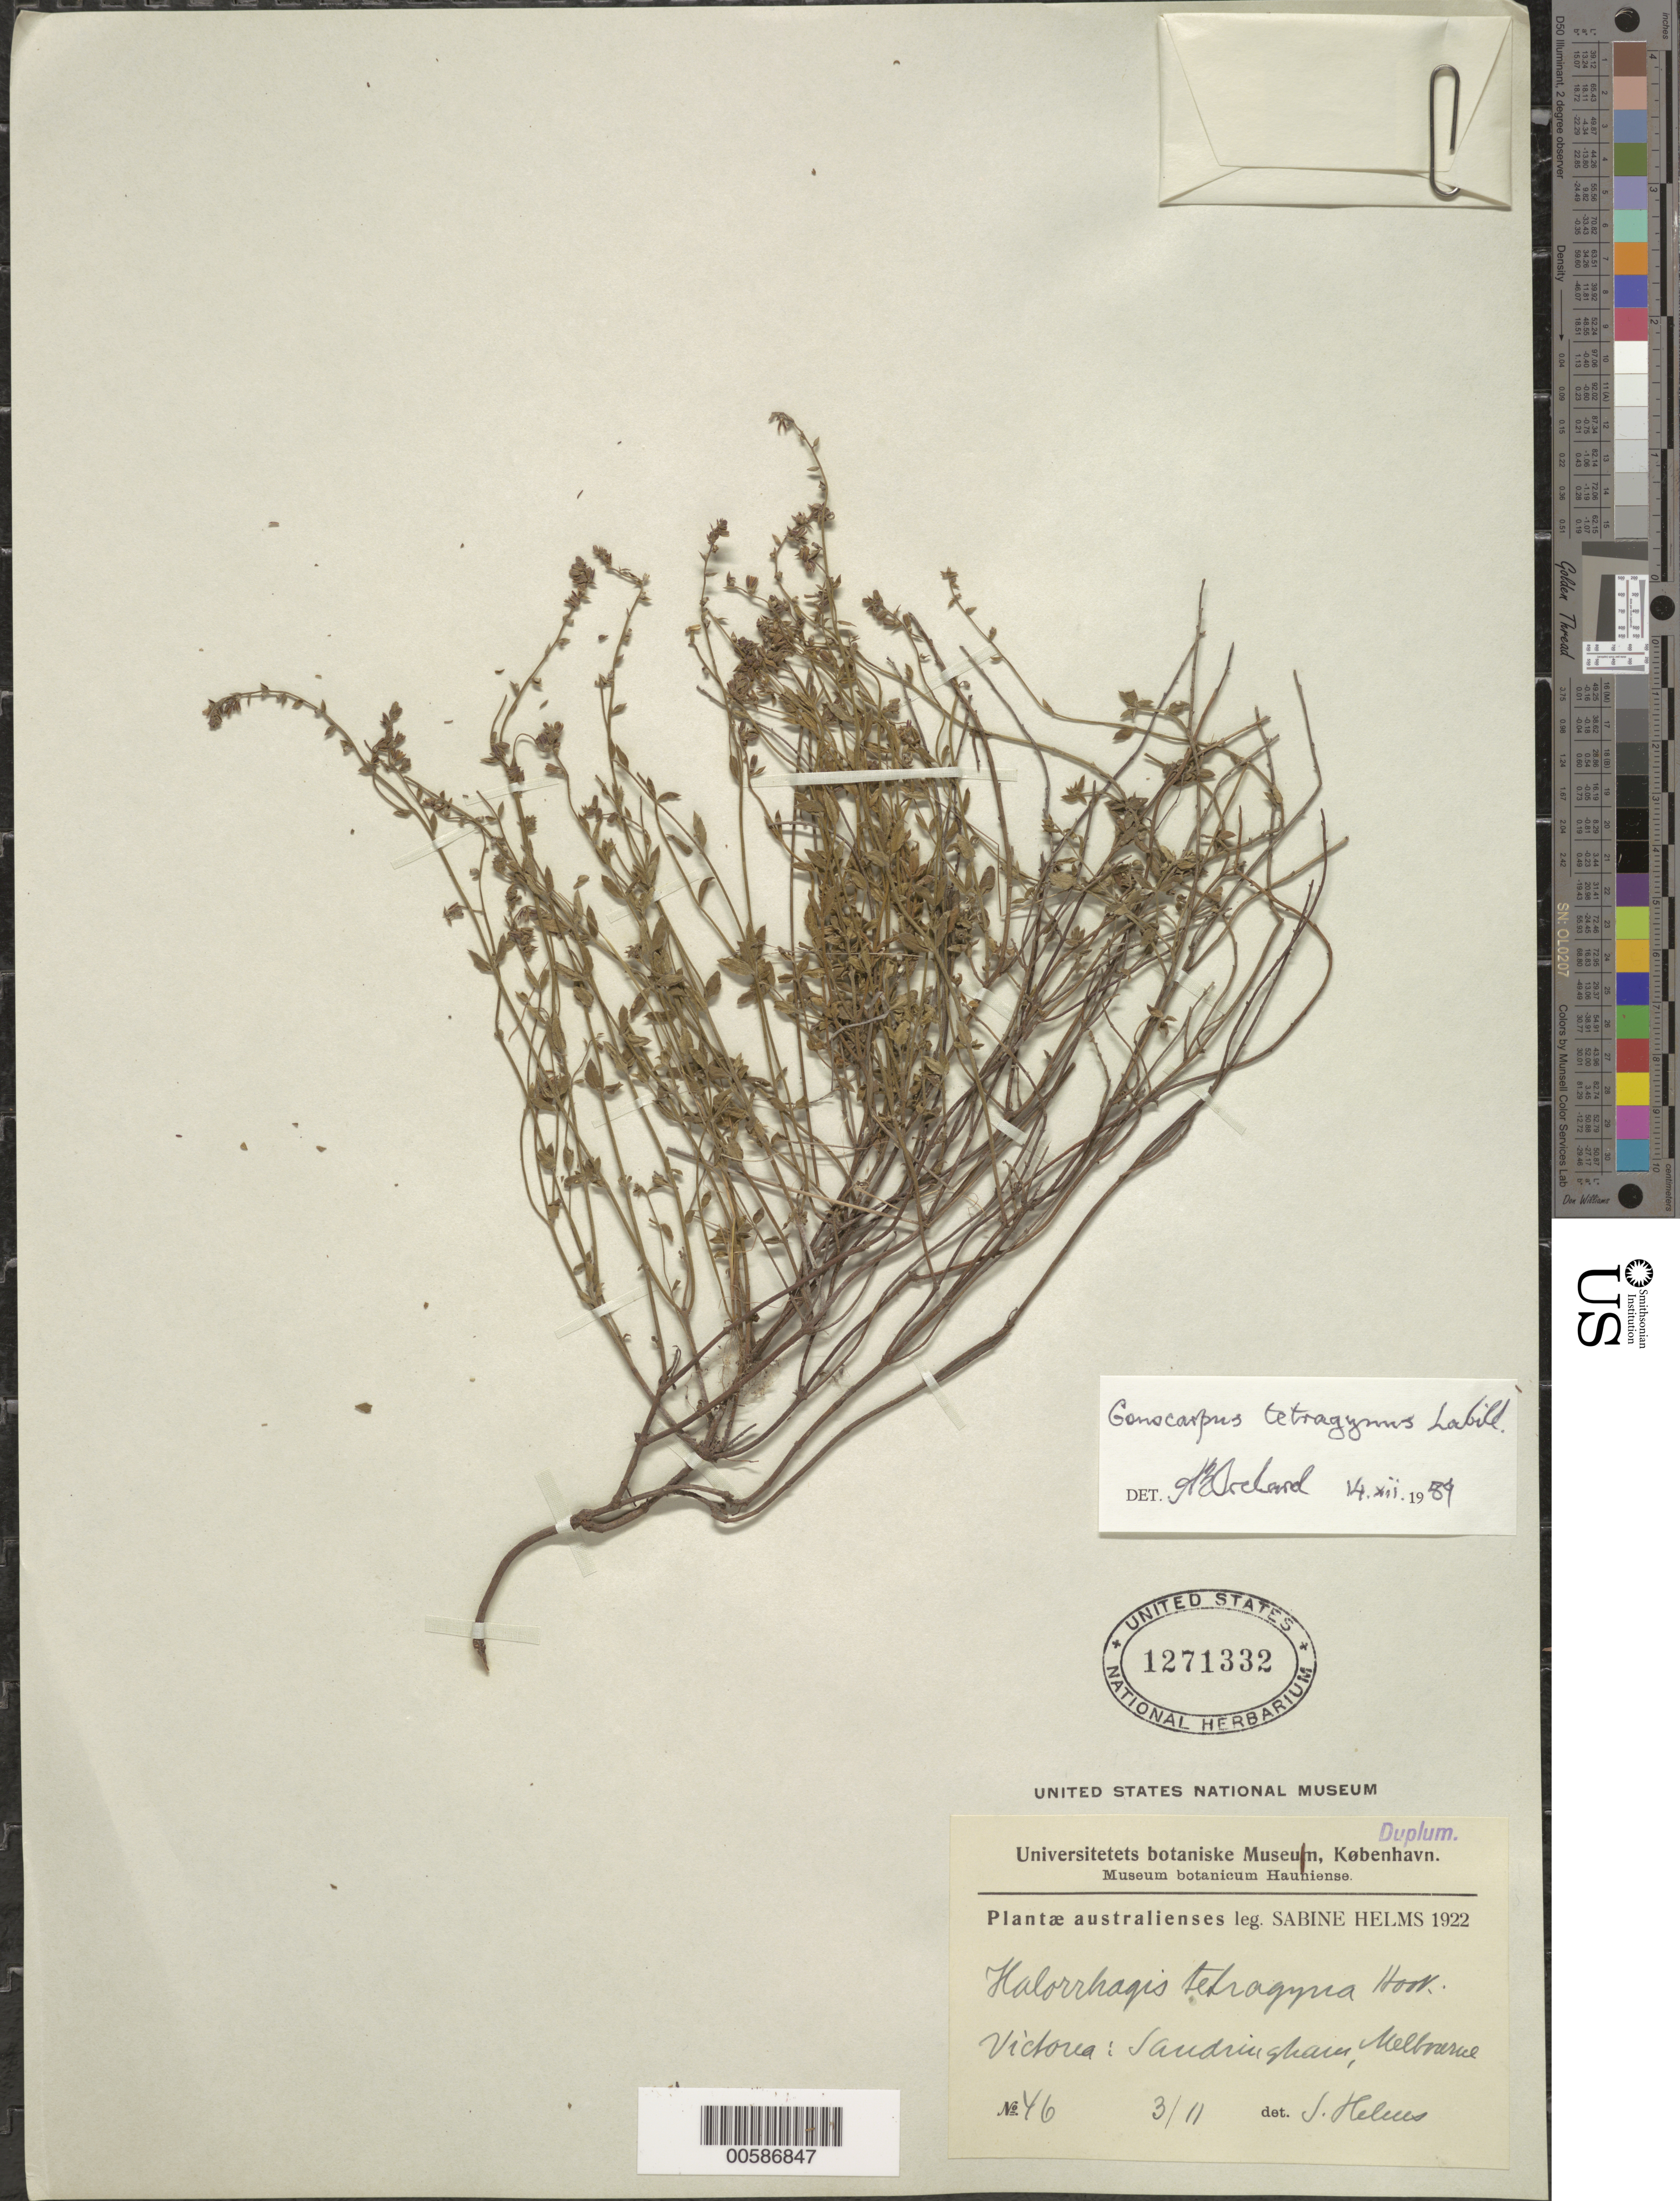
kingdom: Plantae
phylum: Tracheophyta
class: Magnoliopsida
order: Saxifragales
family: Haloragaceae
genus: Gonocarpus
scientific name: Gonocarpus tetragynus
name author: Labill.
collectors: S. Helms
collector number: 46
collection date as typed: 03 Nov 1922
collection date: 1922-11-03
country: Australia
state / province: Victoria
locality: Melbourne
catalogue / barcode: US 1271332